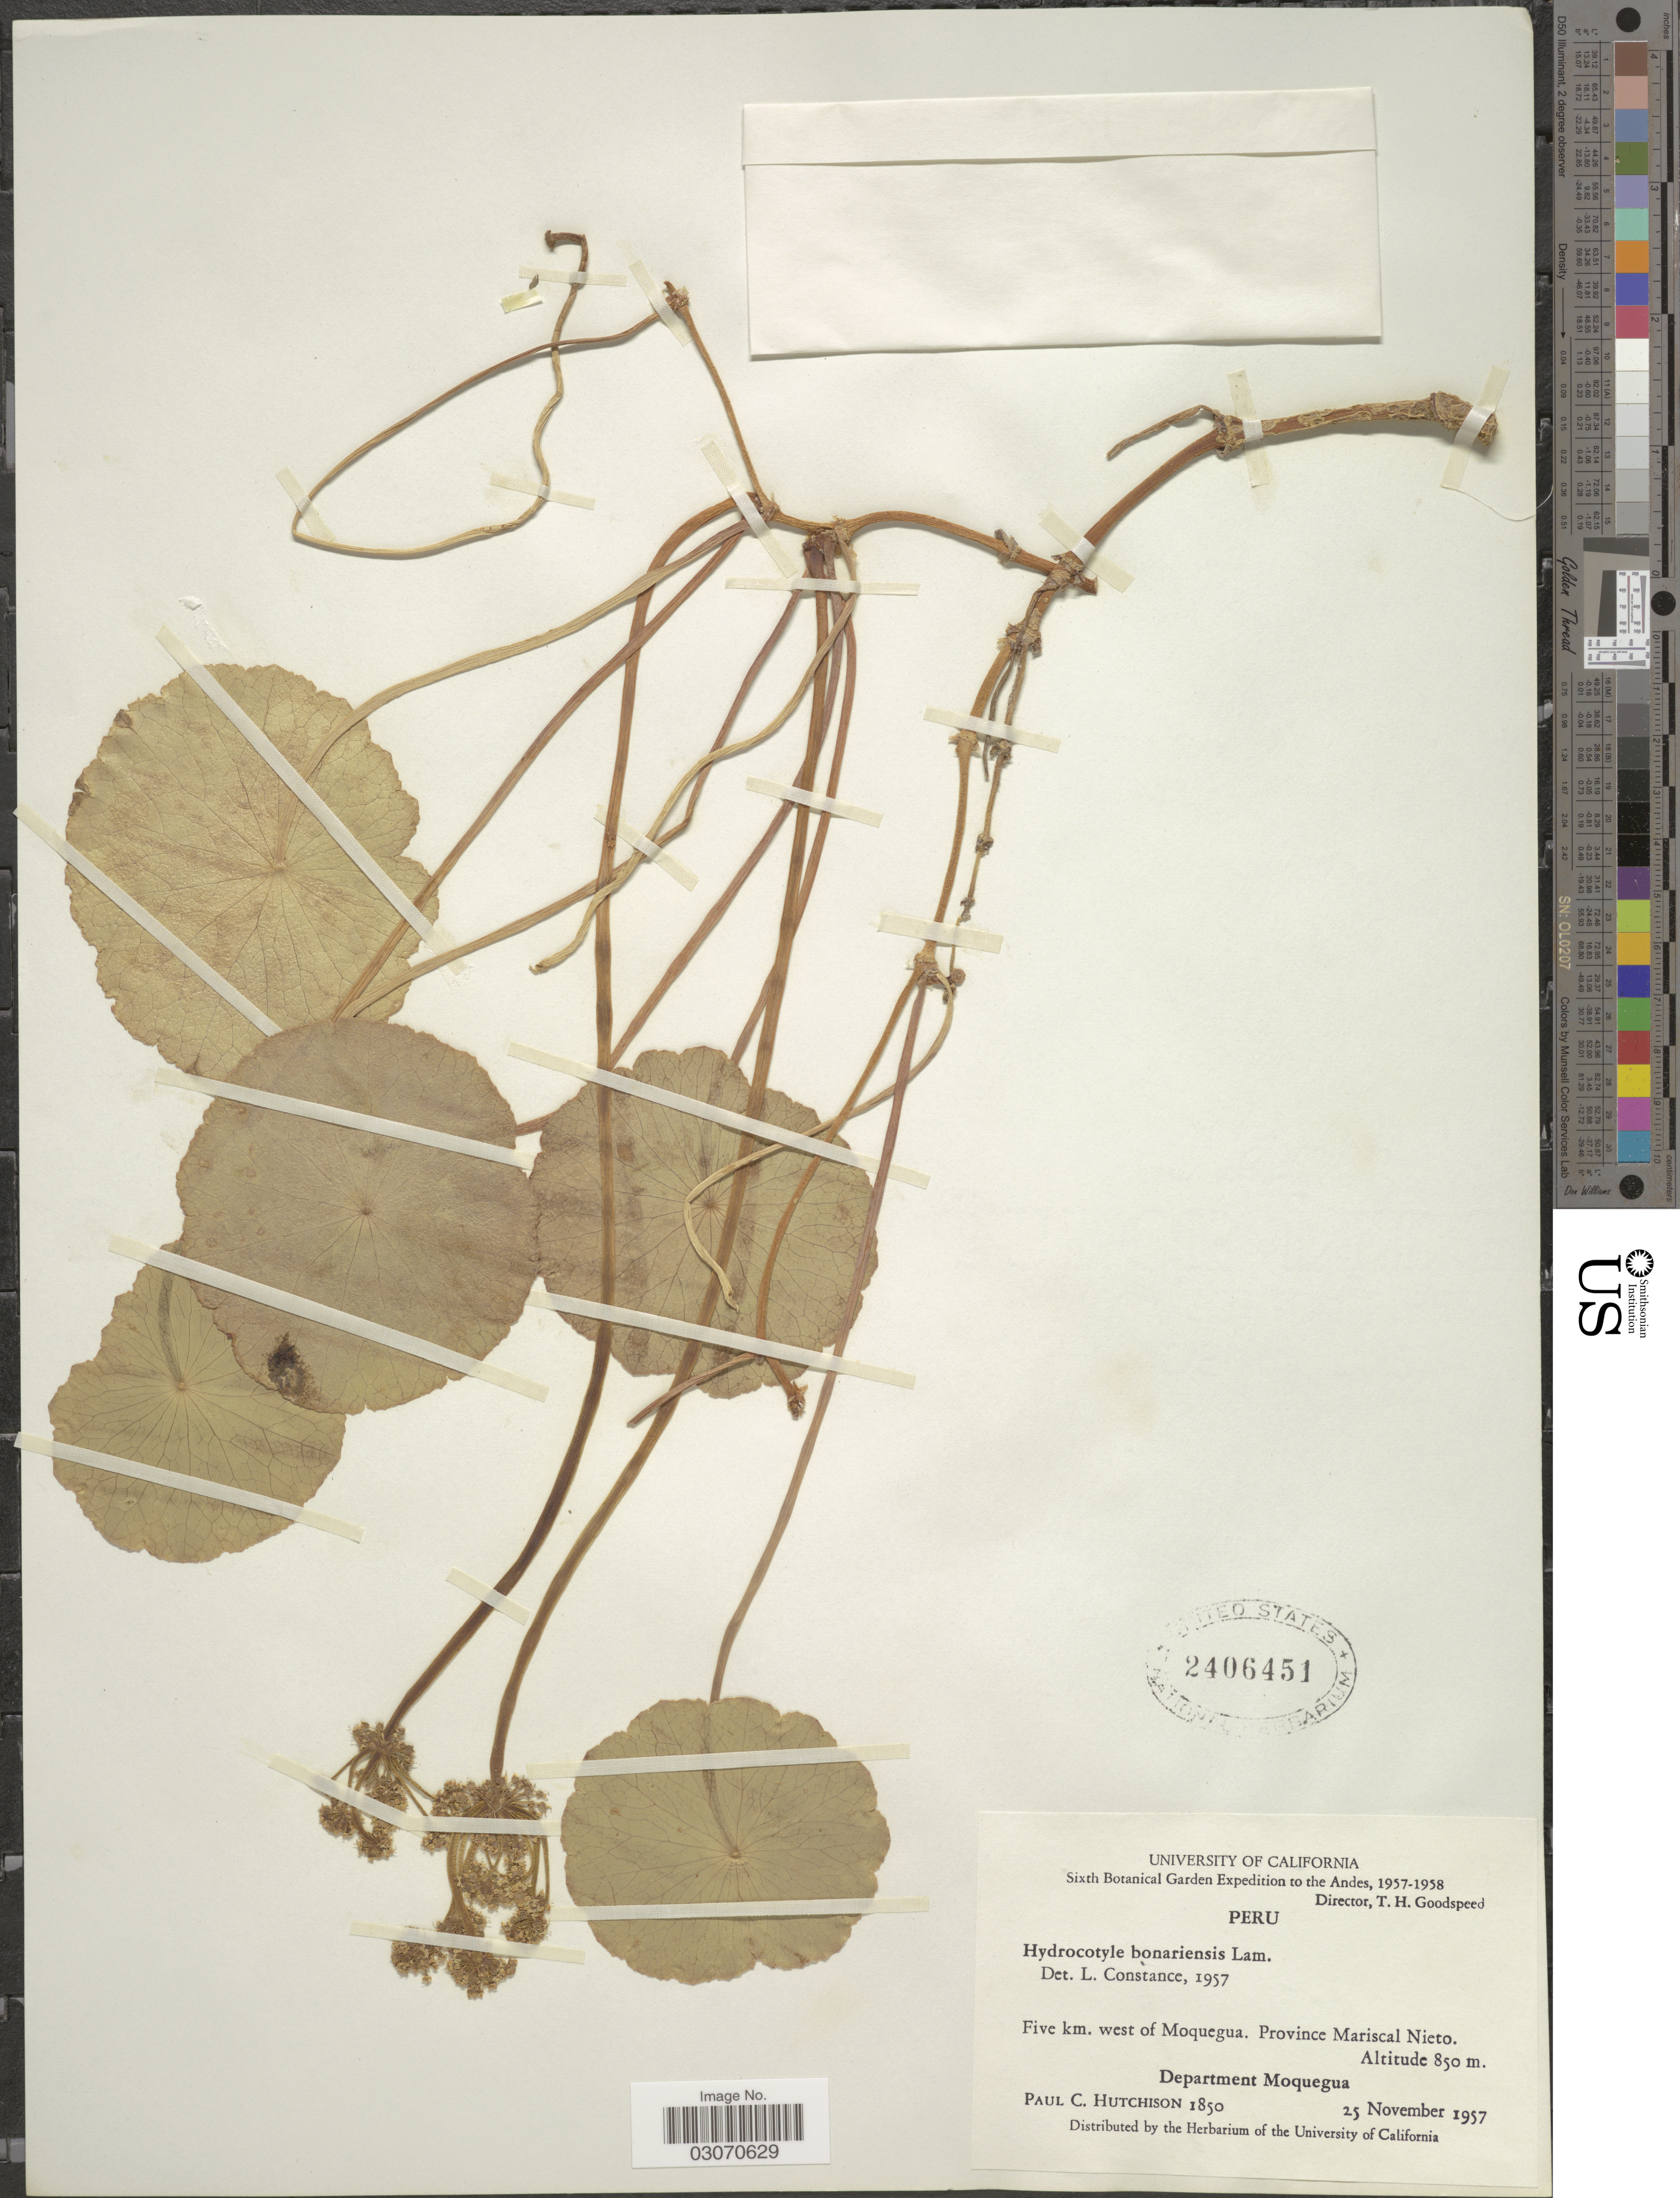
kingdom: Plantae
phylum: Tracheophyta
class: Magnoliopsida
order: Apiales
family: Araliaceae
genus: Hydrocotyle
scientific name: Hydrocotyle bonariensis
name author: Lam.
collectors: P. C. Hutchison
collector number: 1850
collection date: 1957-11-25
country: Peru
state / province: Moquegua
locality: The Andes, Five km. west of Moquegua. Province Mariscal Nieto, Department Moquegua.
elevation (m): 850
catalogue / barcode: US 2406451